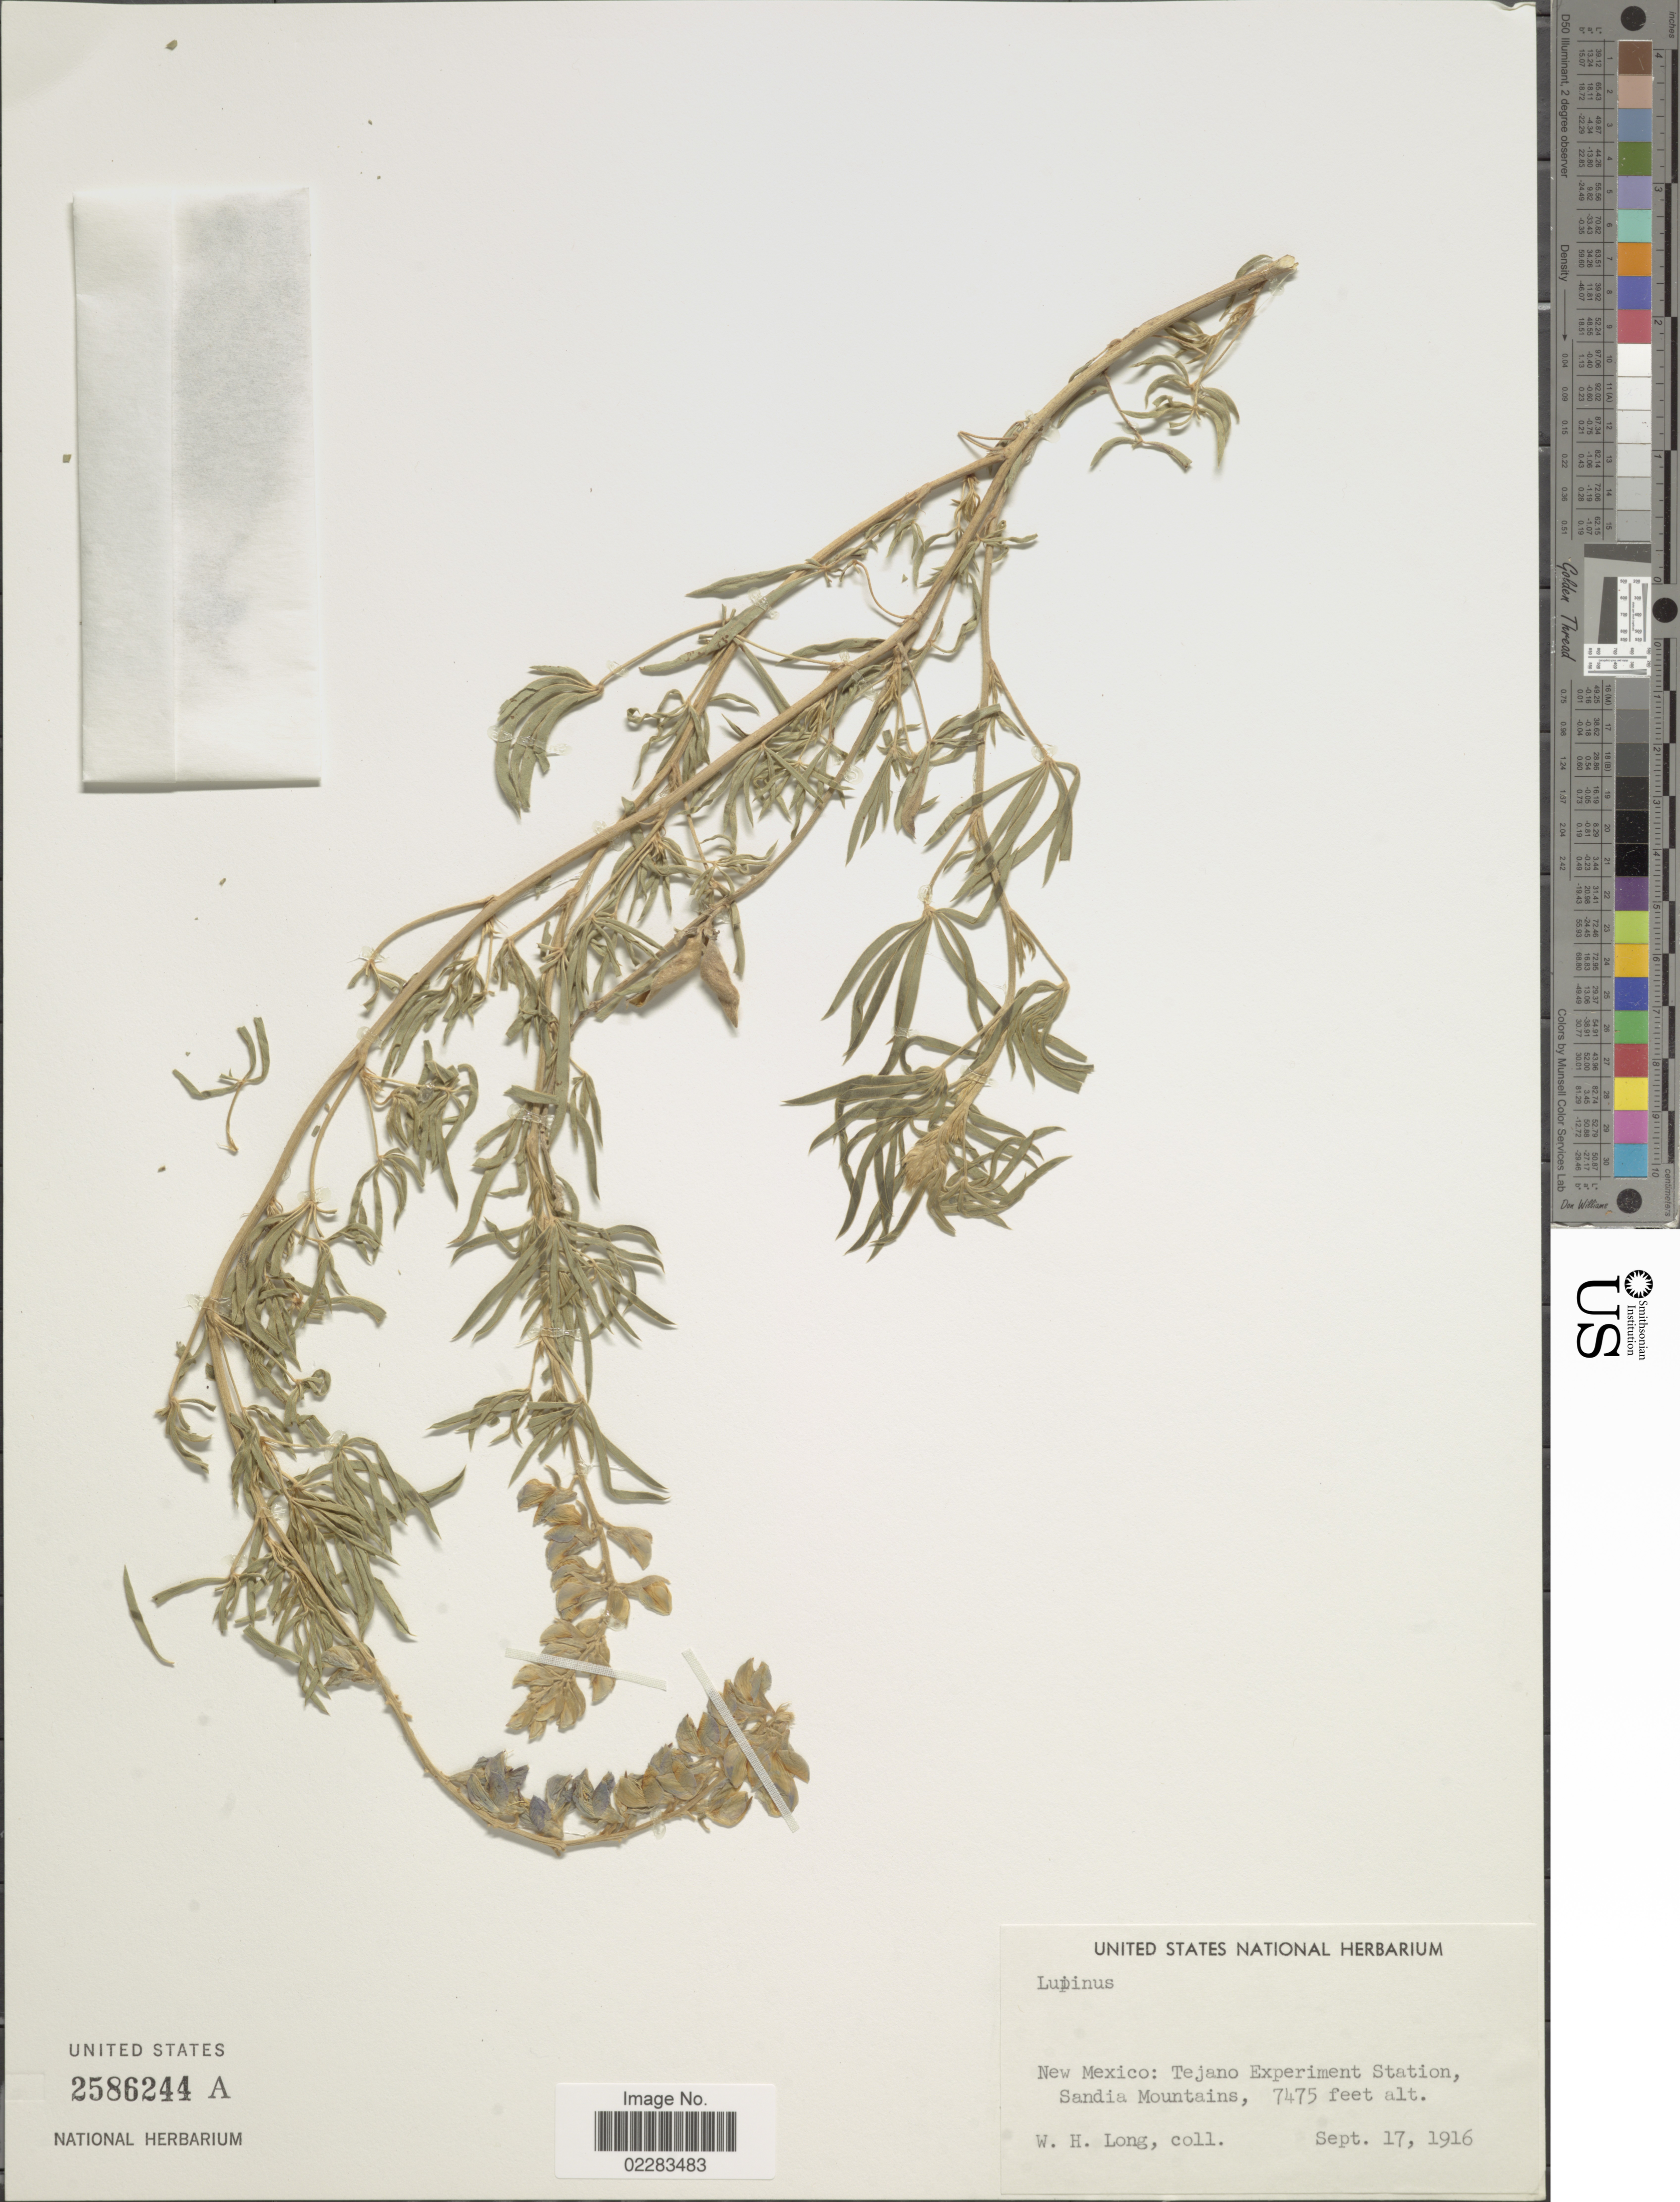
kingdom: Plantae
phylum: Tracheophyta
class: Magnoliopsida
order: Fabales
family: Fabaceae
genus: Lupinus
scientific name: Lupinus aduncus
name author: Greene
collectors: W. Long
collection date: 1916-09-17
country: United States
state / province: New Mexico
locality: Tejano Exoeriument Station, Sandia Mountains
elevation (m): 2278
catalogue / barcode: US 2586244A